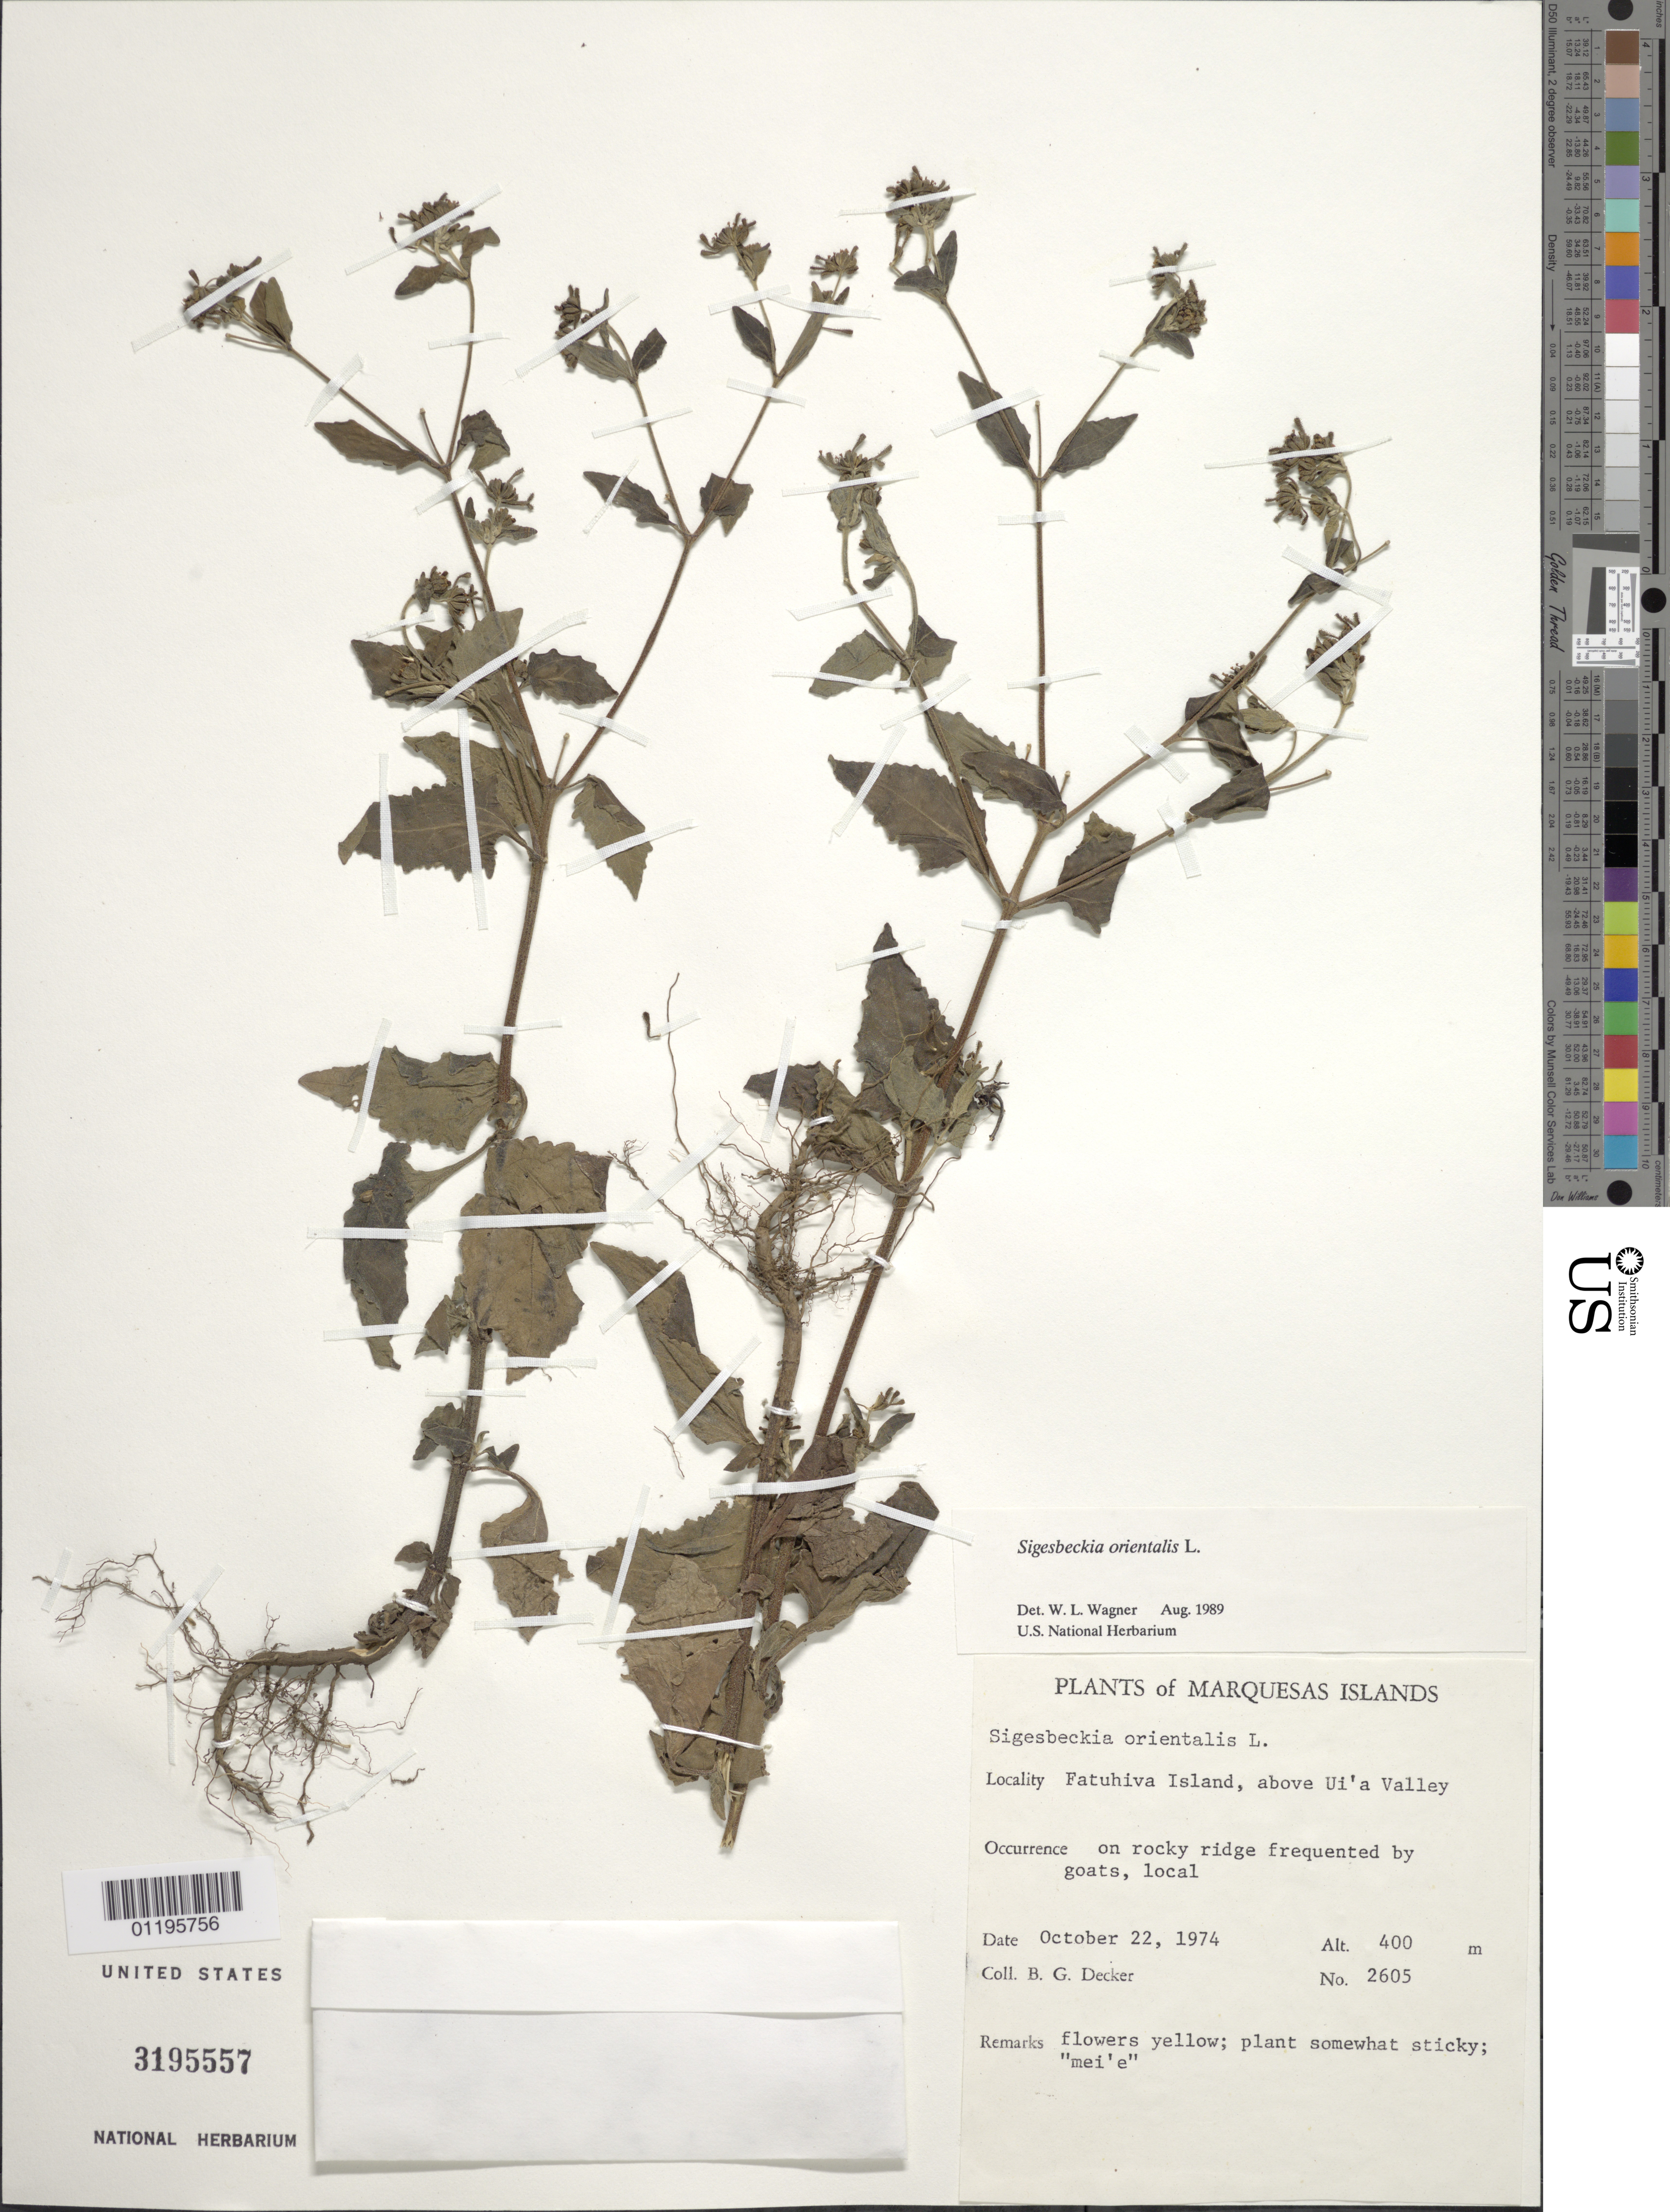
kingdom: Plantae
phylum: Tracheophyta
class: Magnoliopsida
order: Asterales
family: Asteraceae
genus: Sigesbeckia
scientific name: Sigesbeckia orientalis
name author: L.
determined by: Wagner, W. L., (BOT), Smithsonian Institution - National Museum of Natural History (UNITED STATES)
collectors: B. G. Decker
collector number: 2605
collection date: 1974-10-22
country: French Polynesia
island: Fatu Hiva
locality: above Ui'a Valley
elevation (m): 400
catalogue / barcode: US 3195557